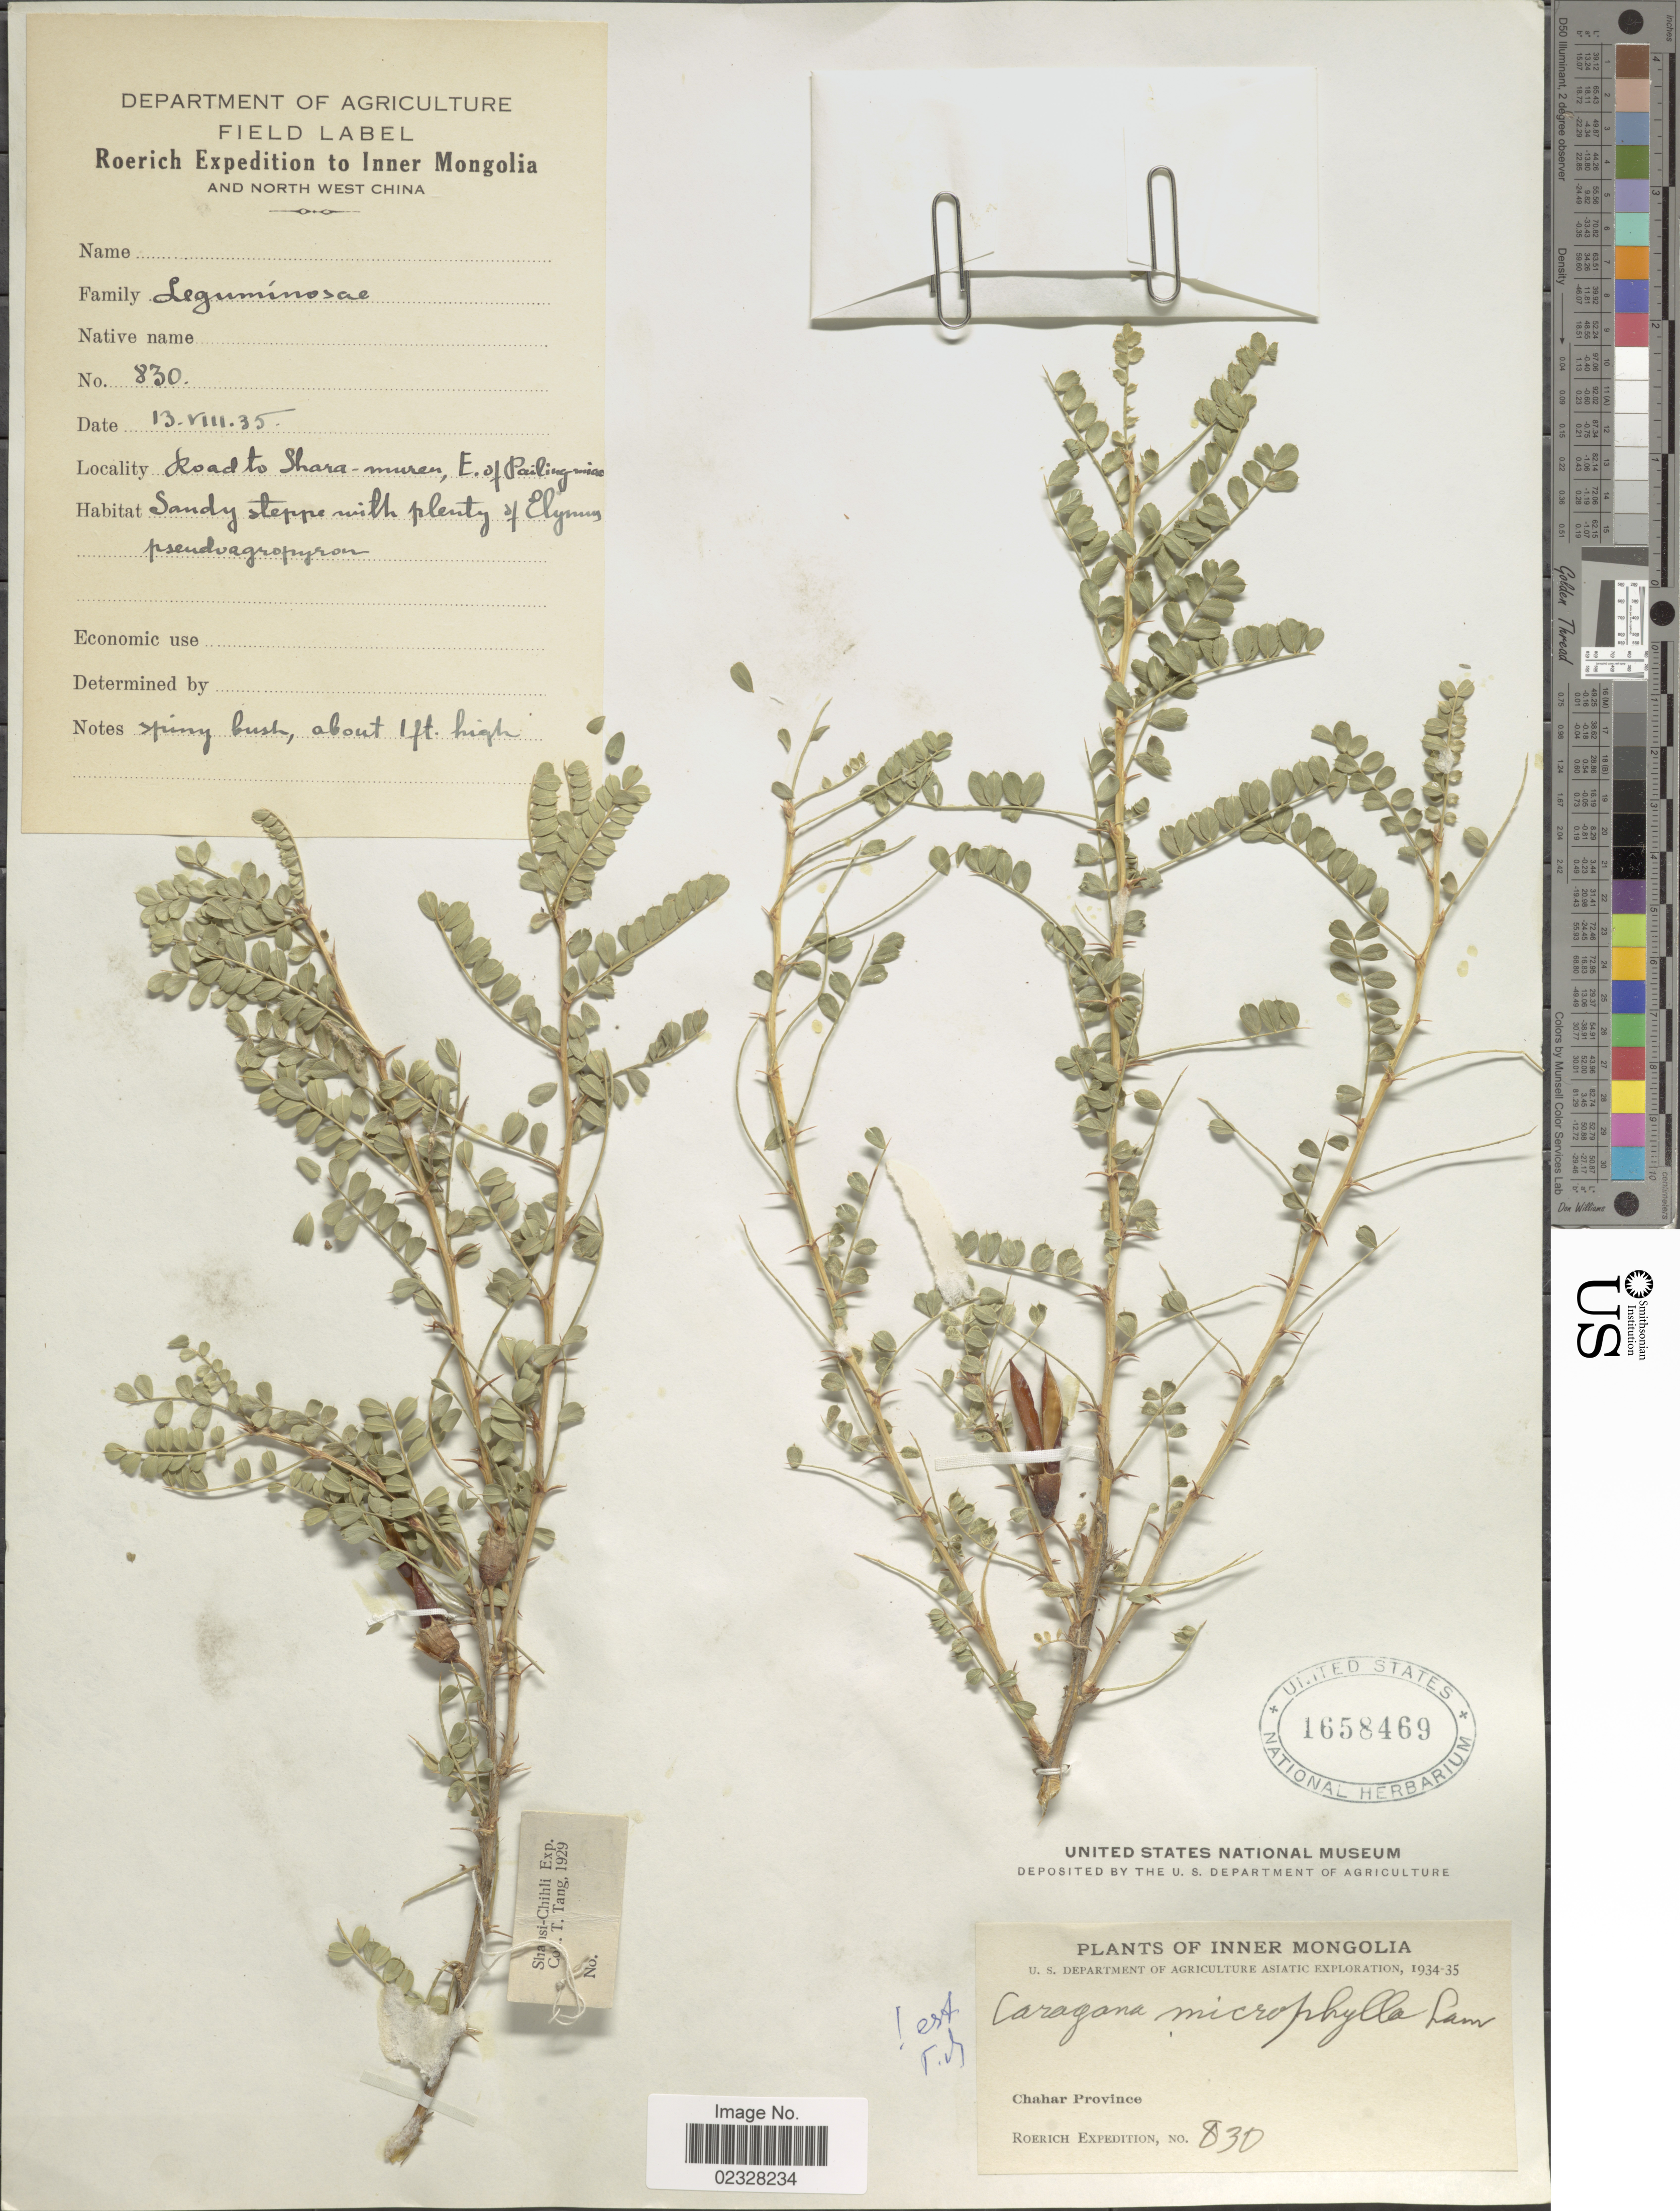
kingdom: Plantae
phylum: Tracheophyta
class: Magnoliopsida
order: Fabales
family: Fabaceae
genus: Caragana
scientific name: Caragana microphylla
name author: Lam.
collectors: Roerich Expedition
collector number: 830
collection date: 1935-08-13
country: China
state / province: Nei Monggol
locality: Inner Mongolia. Chara Province. Road to Shara-muren, E. of Pailing miao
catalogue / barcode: US 1658469